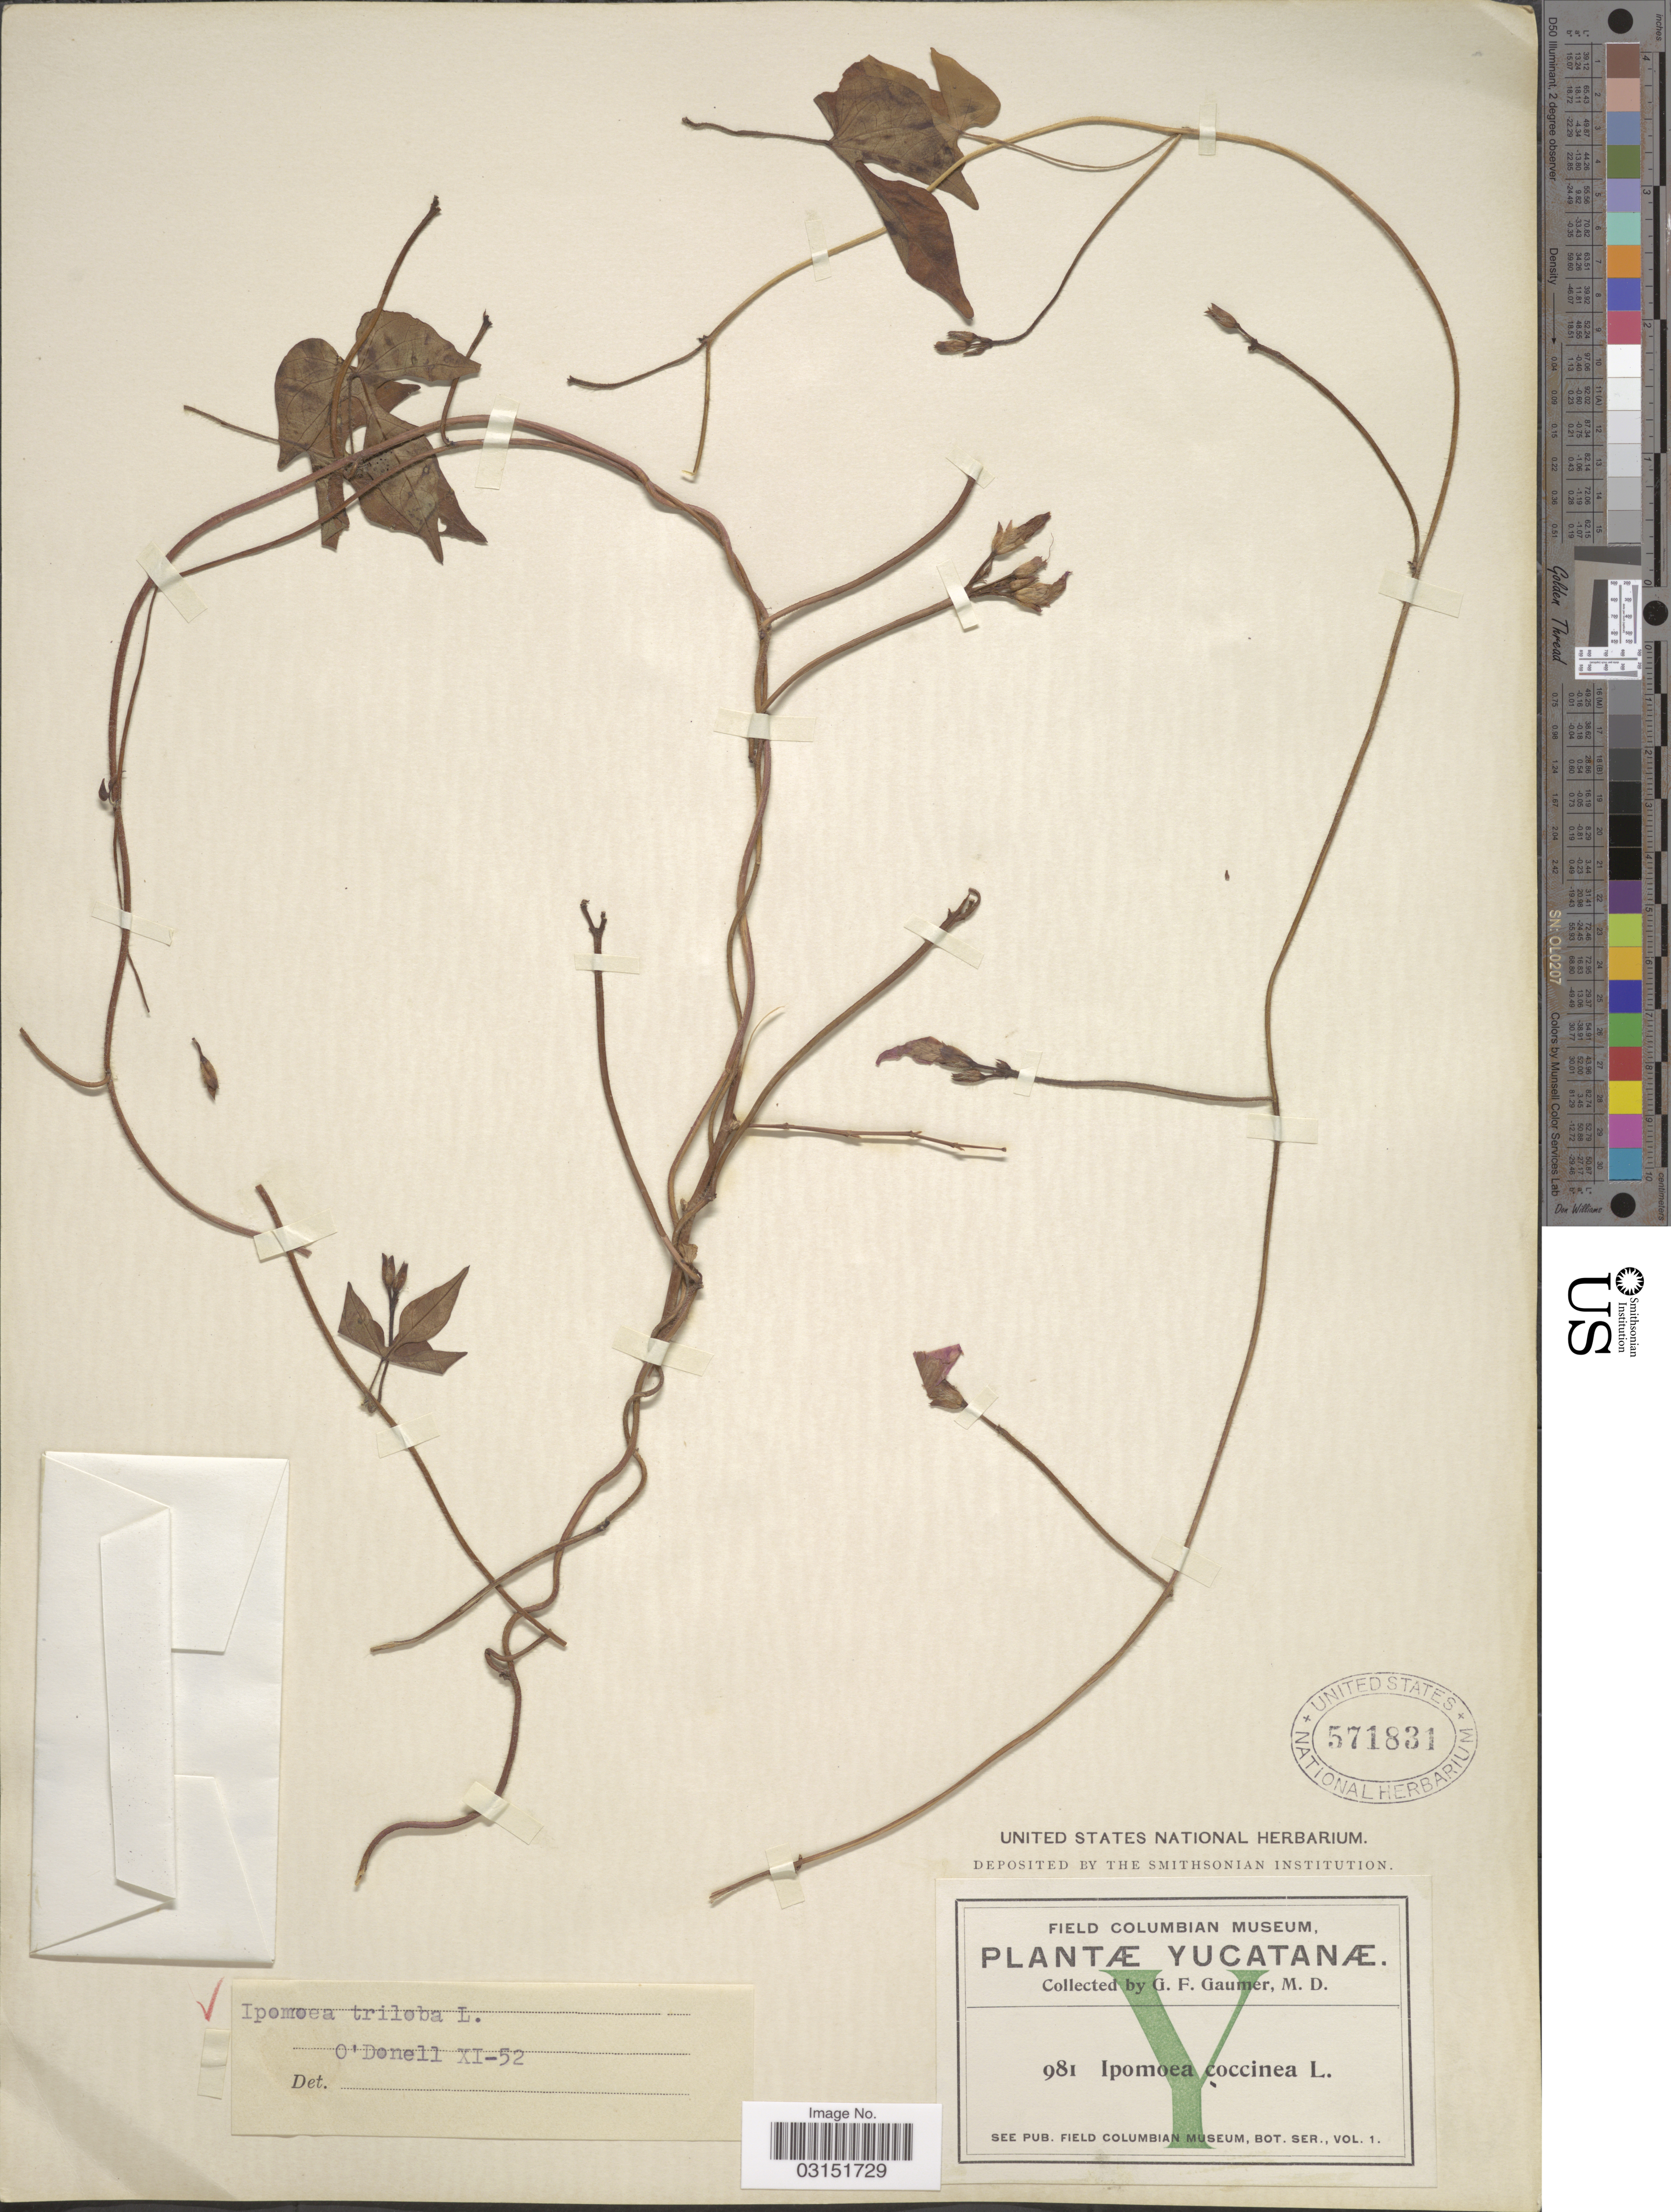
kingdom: Plantae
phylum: Tracheophyta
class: Magnoliopsida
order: Solanales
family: Convolvulaceae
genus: Ipomoea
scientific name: Ipomoea triloba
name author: L.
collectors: G. F. Gaumer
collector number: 981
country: Mexico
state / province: Yucatán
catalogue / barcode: US 571831